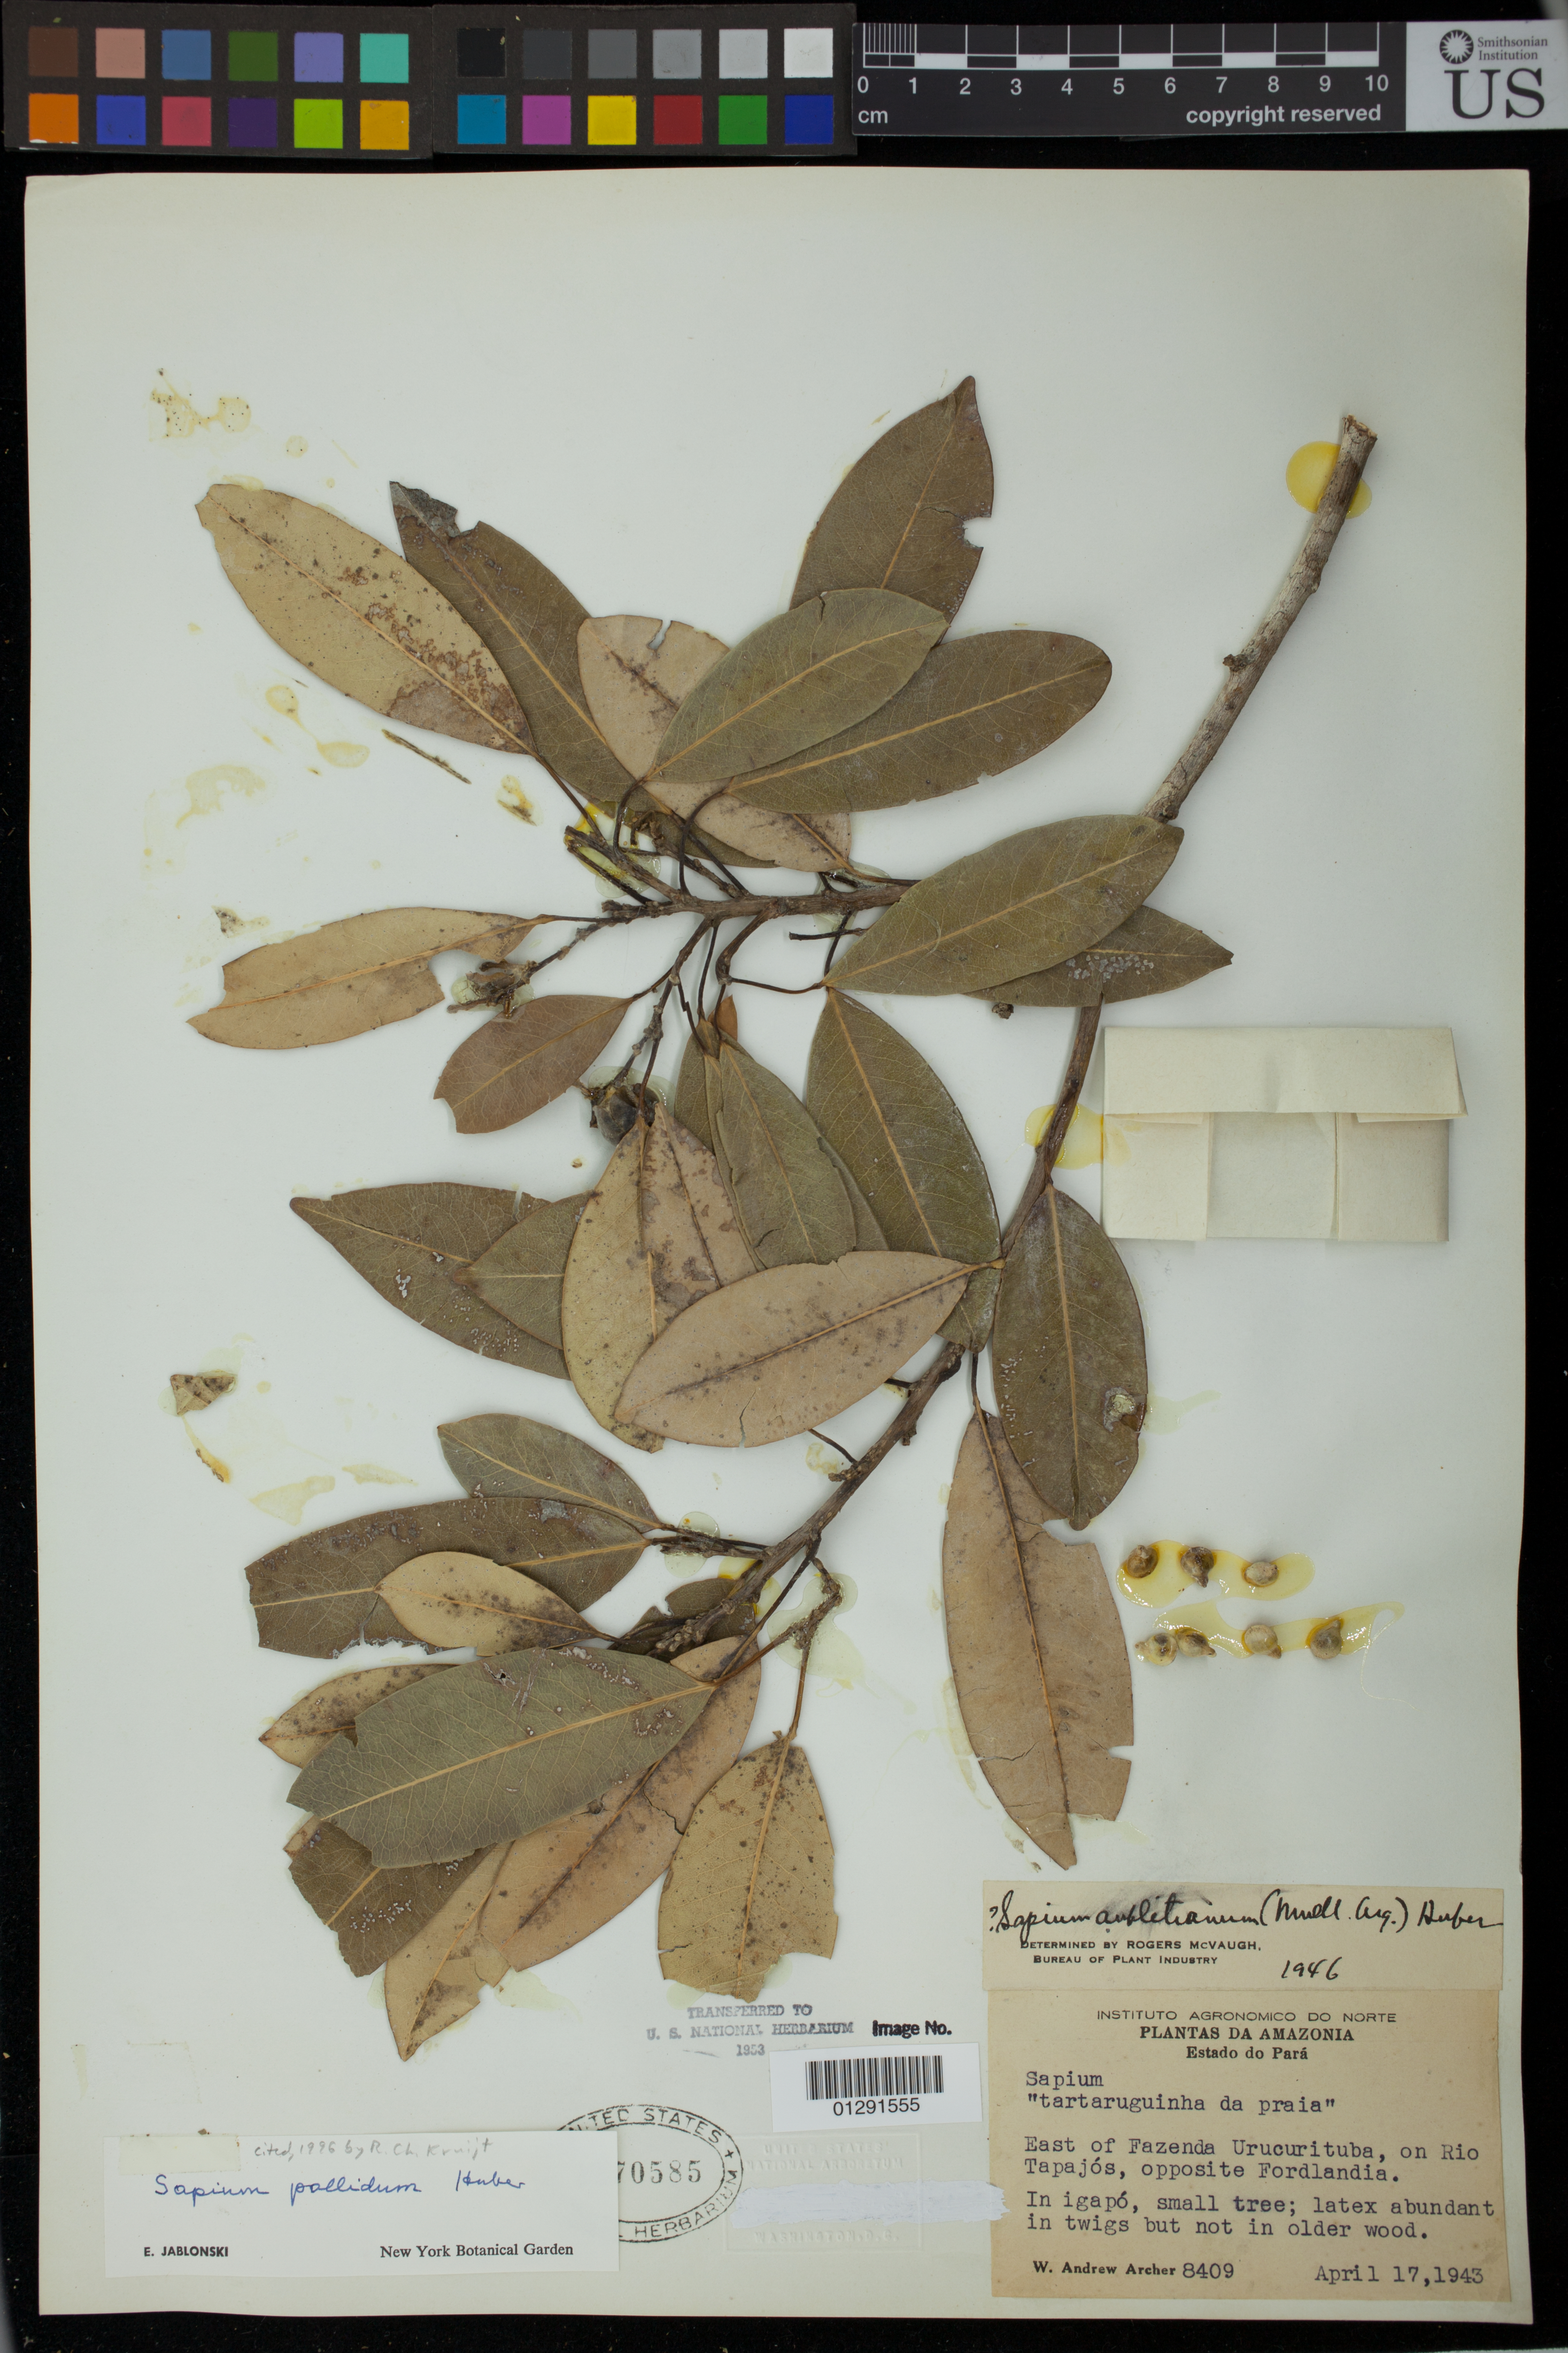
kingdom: Plantae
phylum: Tracheophyta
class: Magnoliopsida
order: Malpighiales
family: Euphorbiaceae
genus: Sapium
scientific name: Sapium pallidum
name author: (Müll. Arg.) Huber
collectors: W. A. Archer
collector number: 8409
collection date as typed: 17 Apr 1943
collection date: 1943-04-17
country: Brazil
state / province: Pará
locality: East of Fazenda Urucurituba, on Rio Tapajós, opposite Fordlandia.